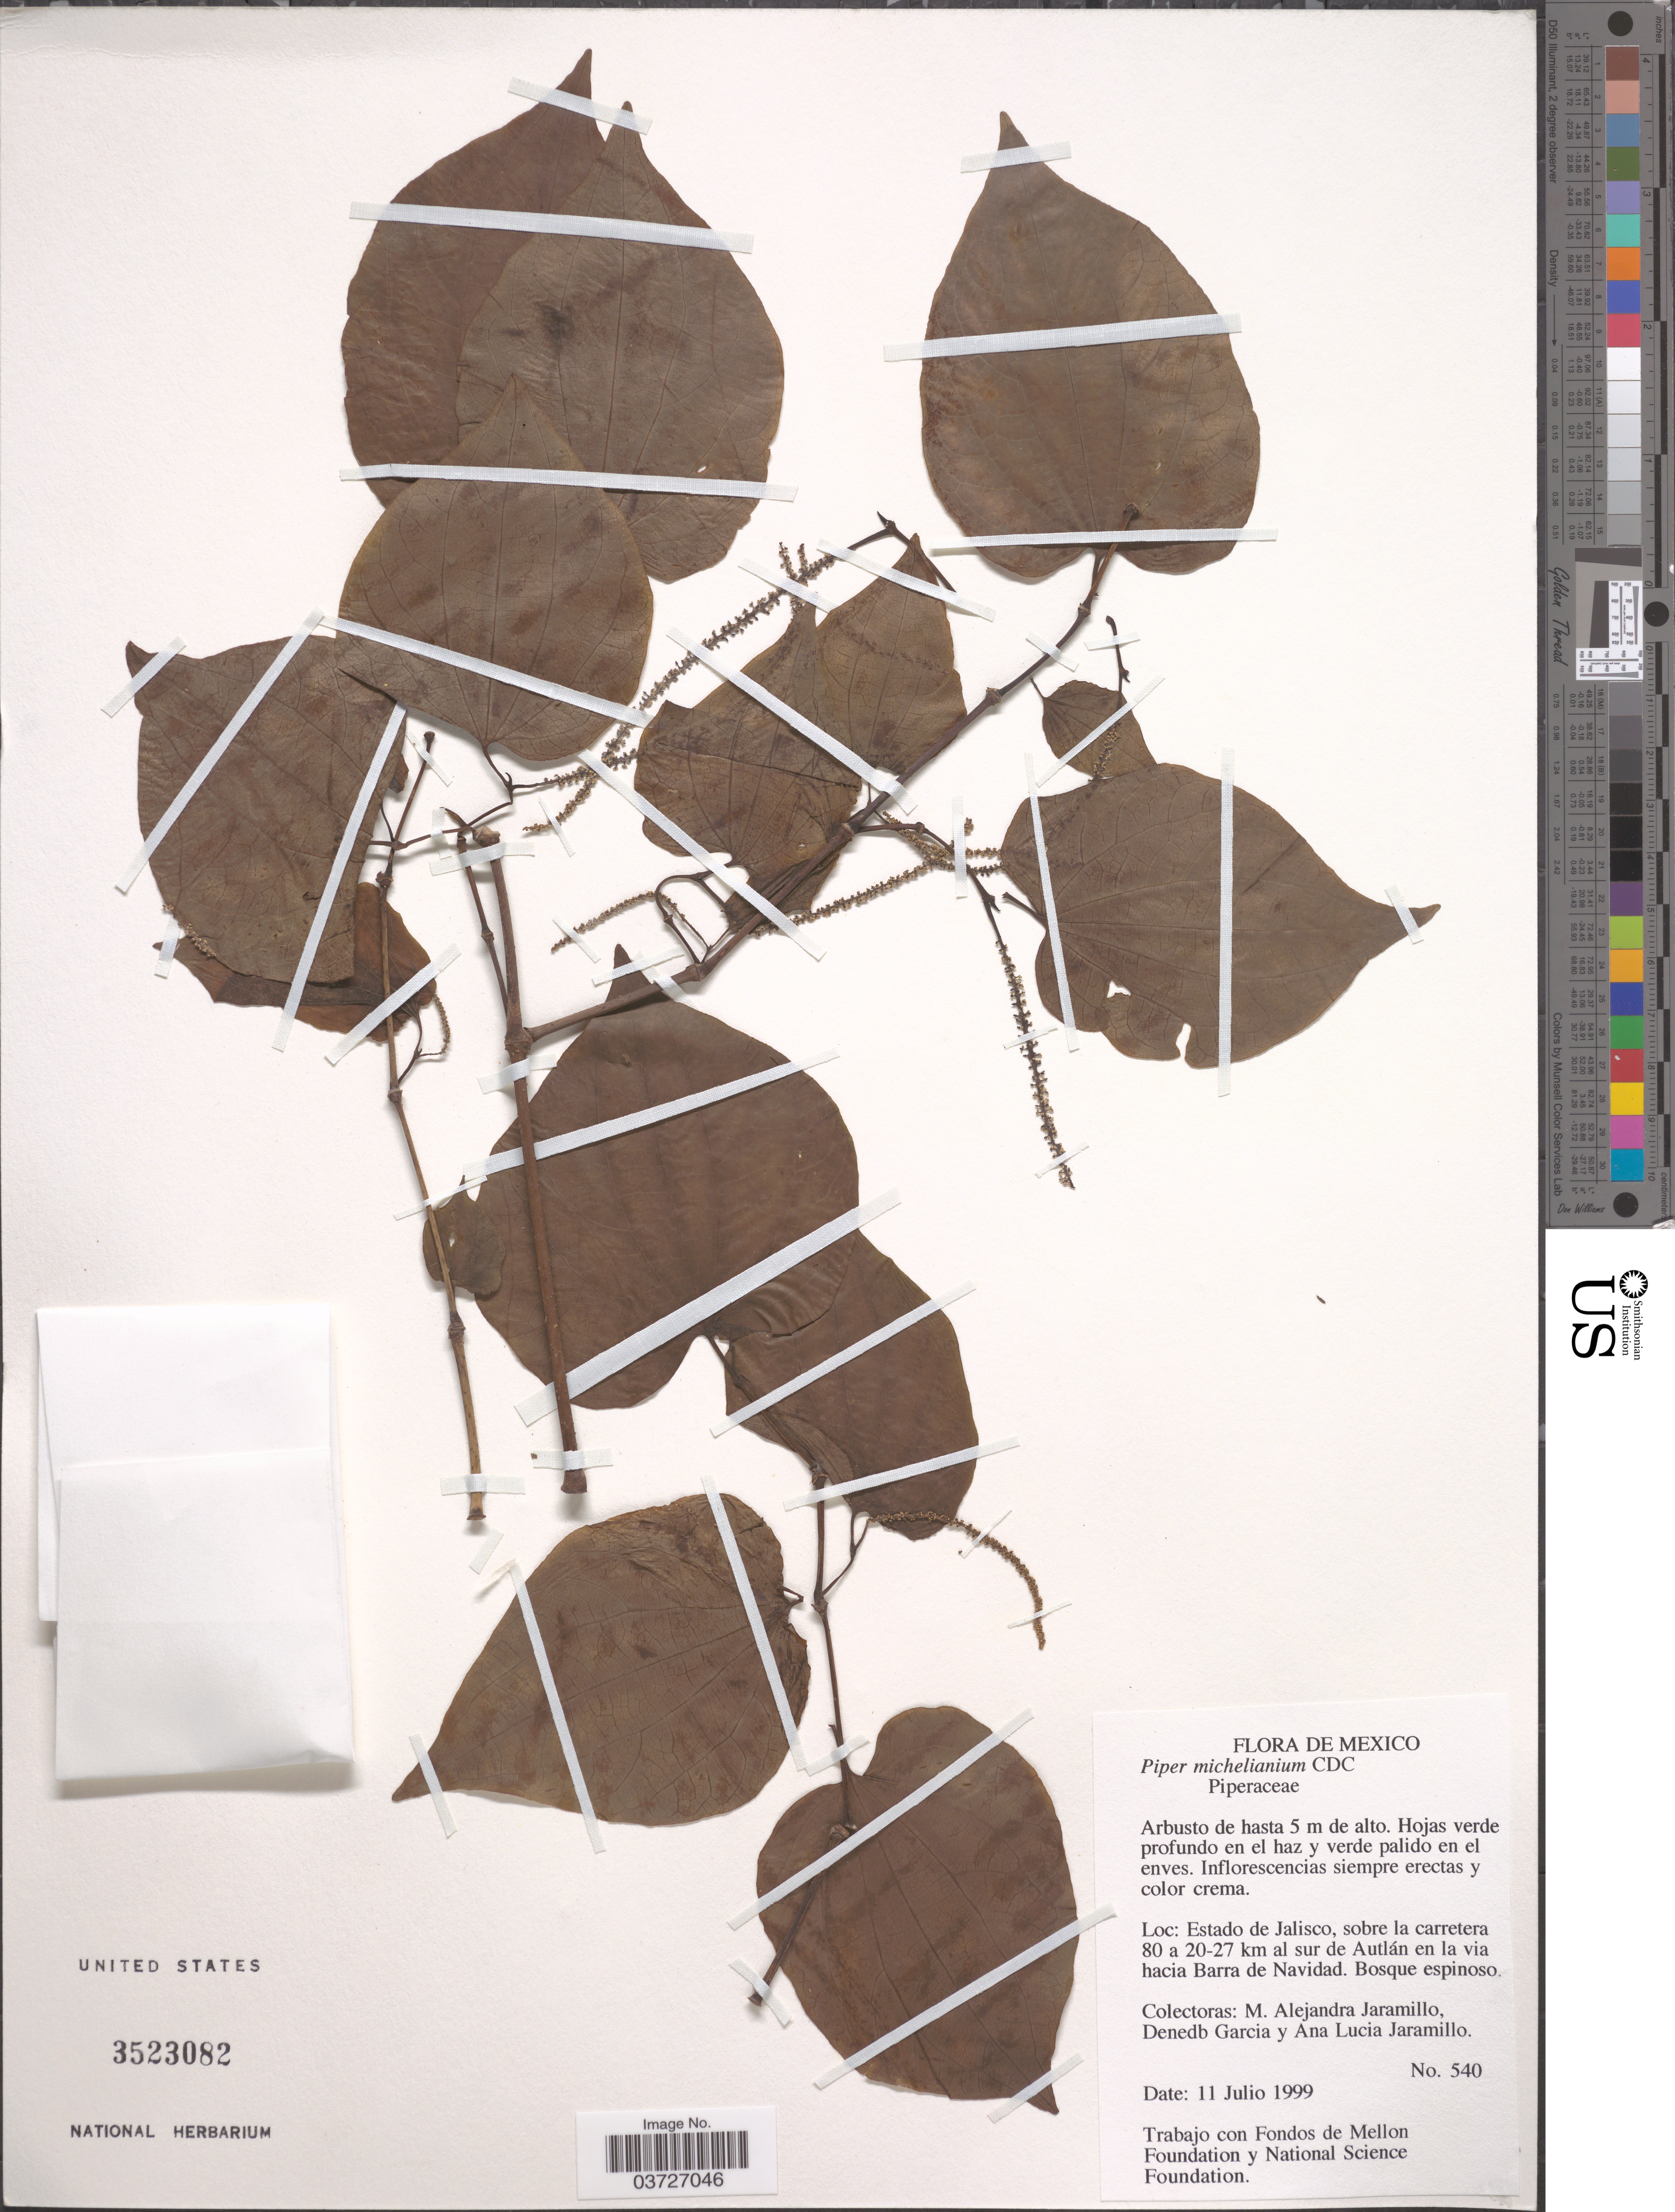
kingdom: Plantae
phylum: Tracheophyta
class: Magnoliopsida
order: Piperales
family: Piperaceae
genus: Piper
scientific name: Piper michelianum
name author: C. DC.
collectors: M. A. Jaramillo, D. Garcia & A. Jaramillo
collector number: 540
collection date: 1999-07-11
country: Mexico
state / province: Jalisco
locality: Sobre la carretera 80 a 20-27 km al sur de Autlán en la via hacia Barra de Navidad.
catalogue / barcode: US 3523082